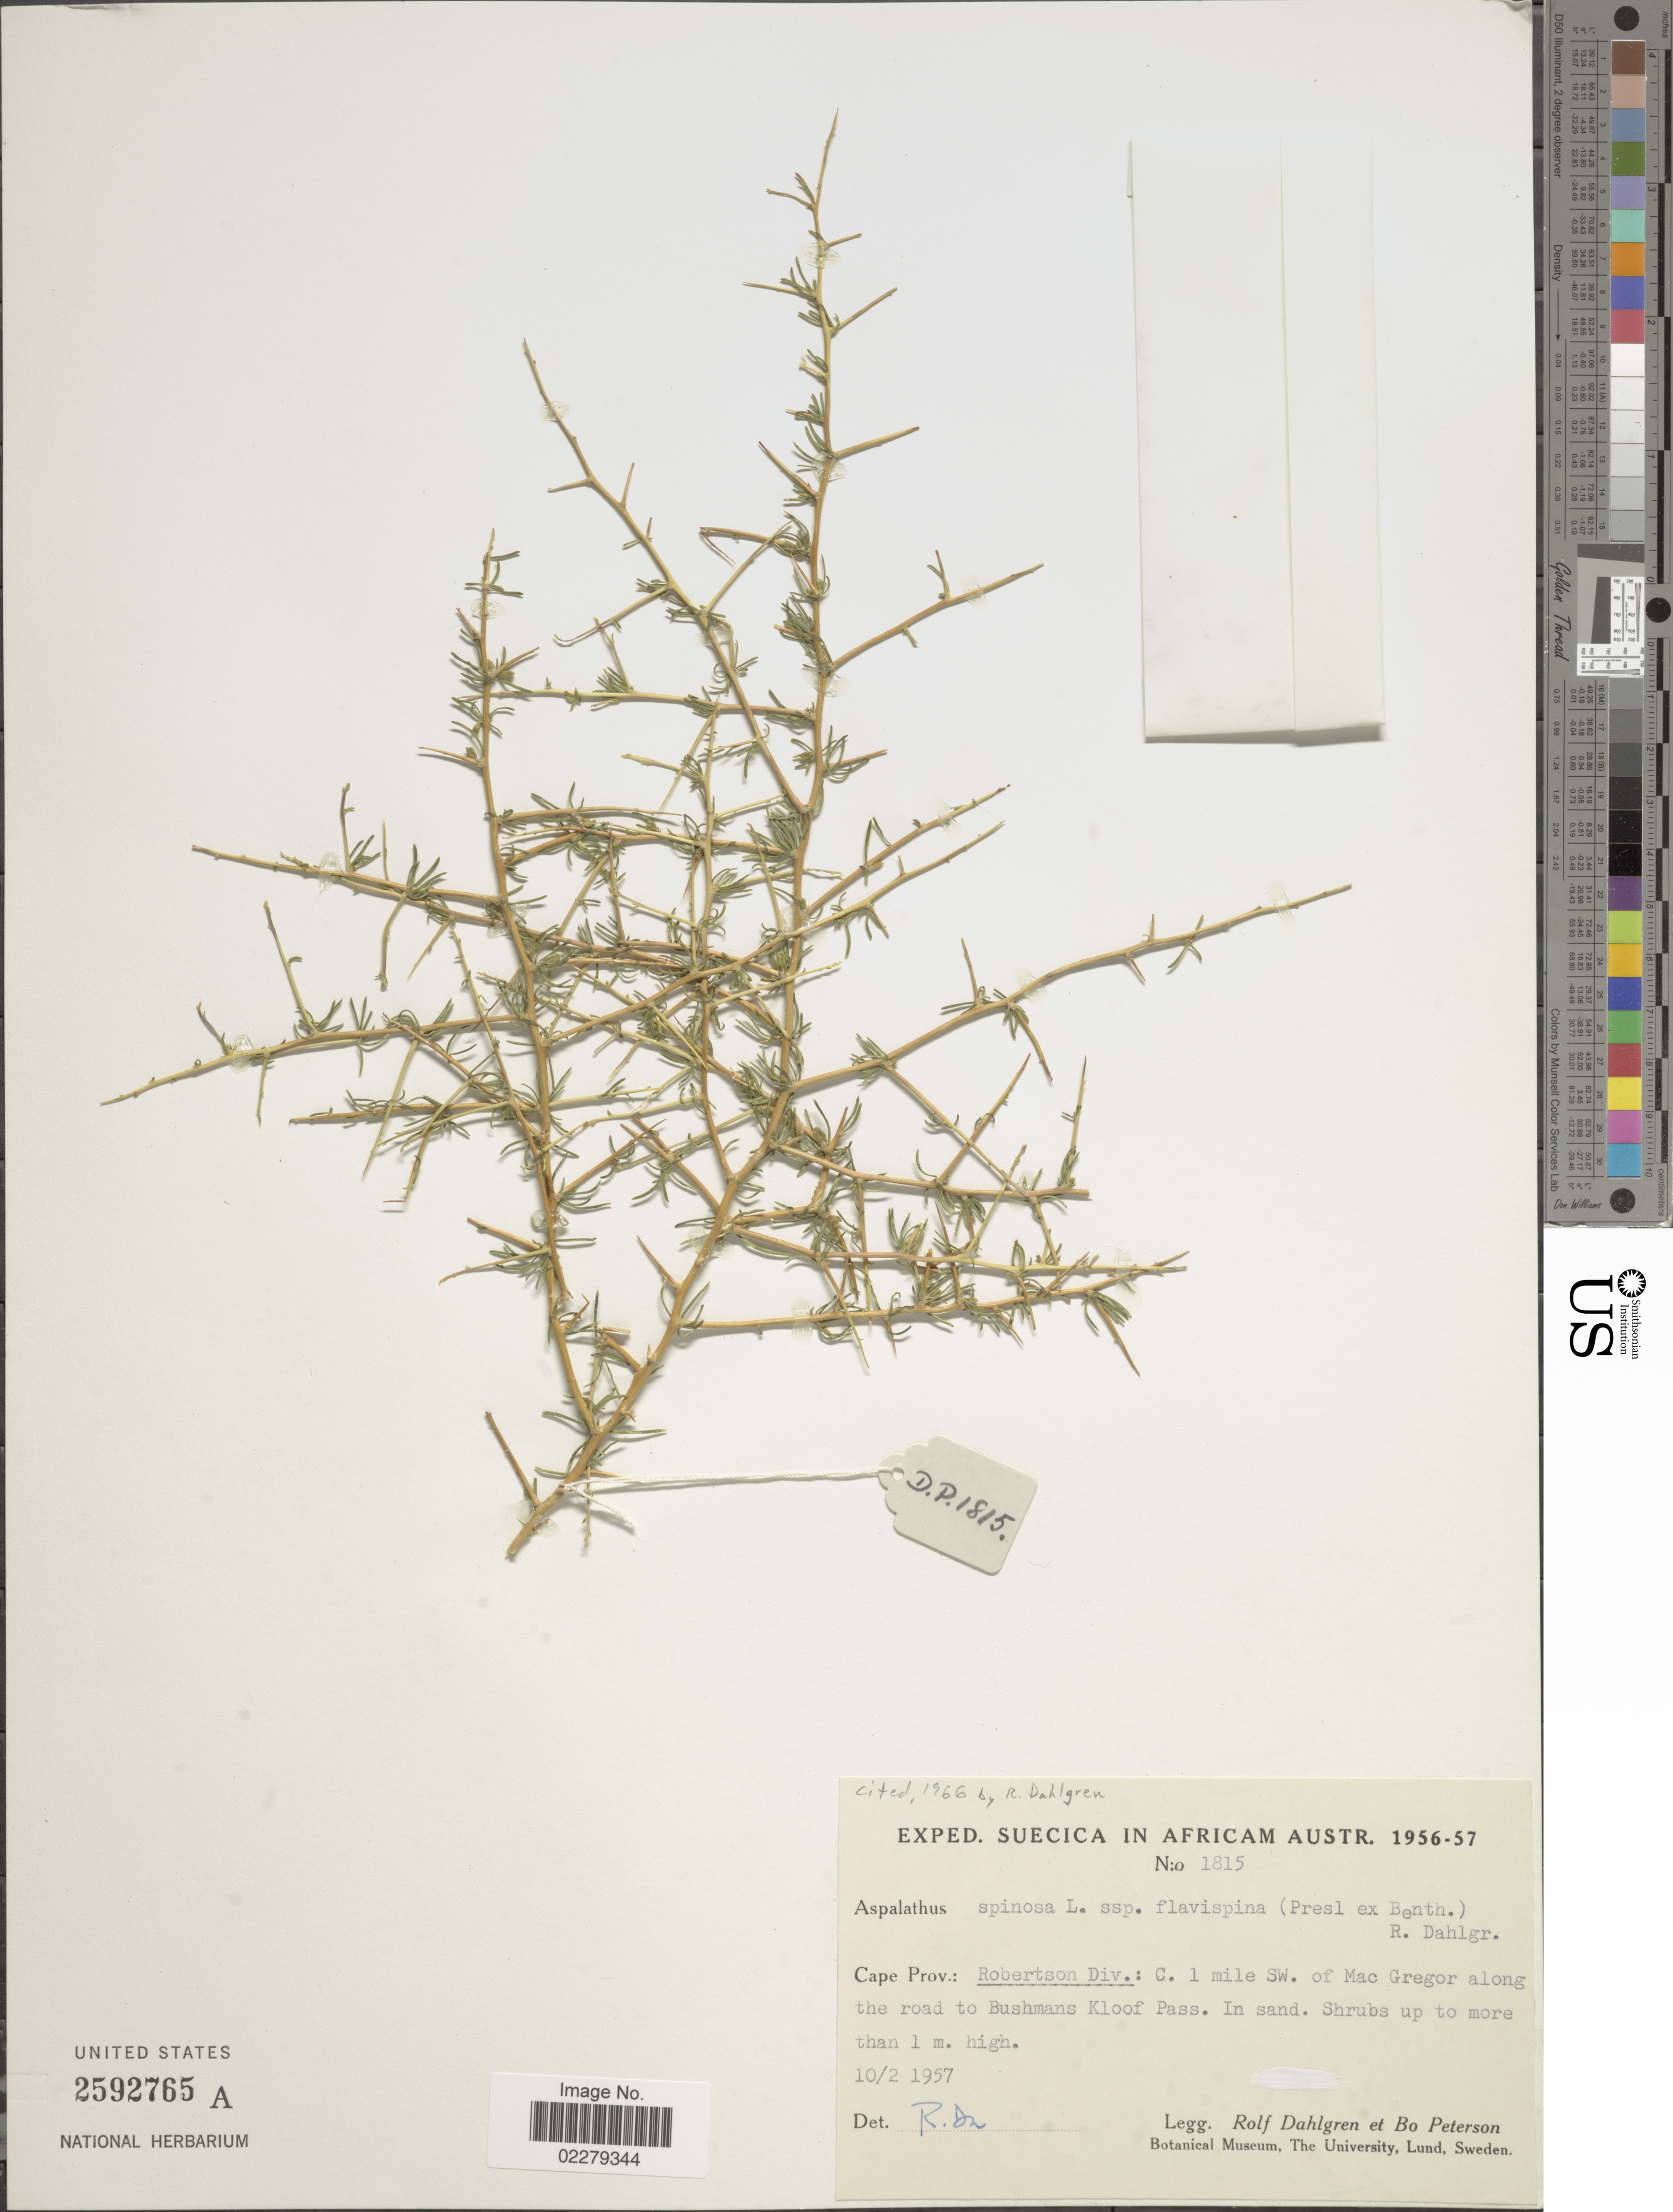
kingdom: Plantae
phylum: Tracheophyta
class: Magnoliopsida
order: Fabales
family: Fabaceae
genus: Aspalathus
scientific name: Aspalathus spinosa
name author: L.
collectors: R. Dahlgren & B. H. Peterson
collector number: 1815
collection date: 1957-02-10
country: South Africa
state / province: Western Cape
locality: Robertson Div.: C. 1 mile SW. of Mac Gregor along the road to Bushmans Kloof Pass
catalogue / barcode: US 2592765A